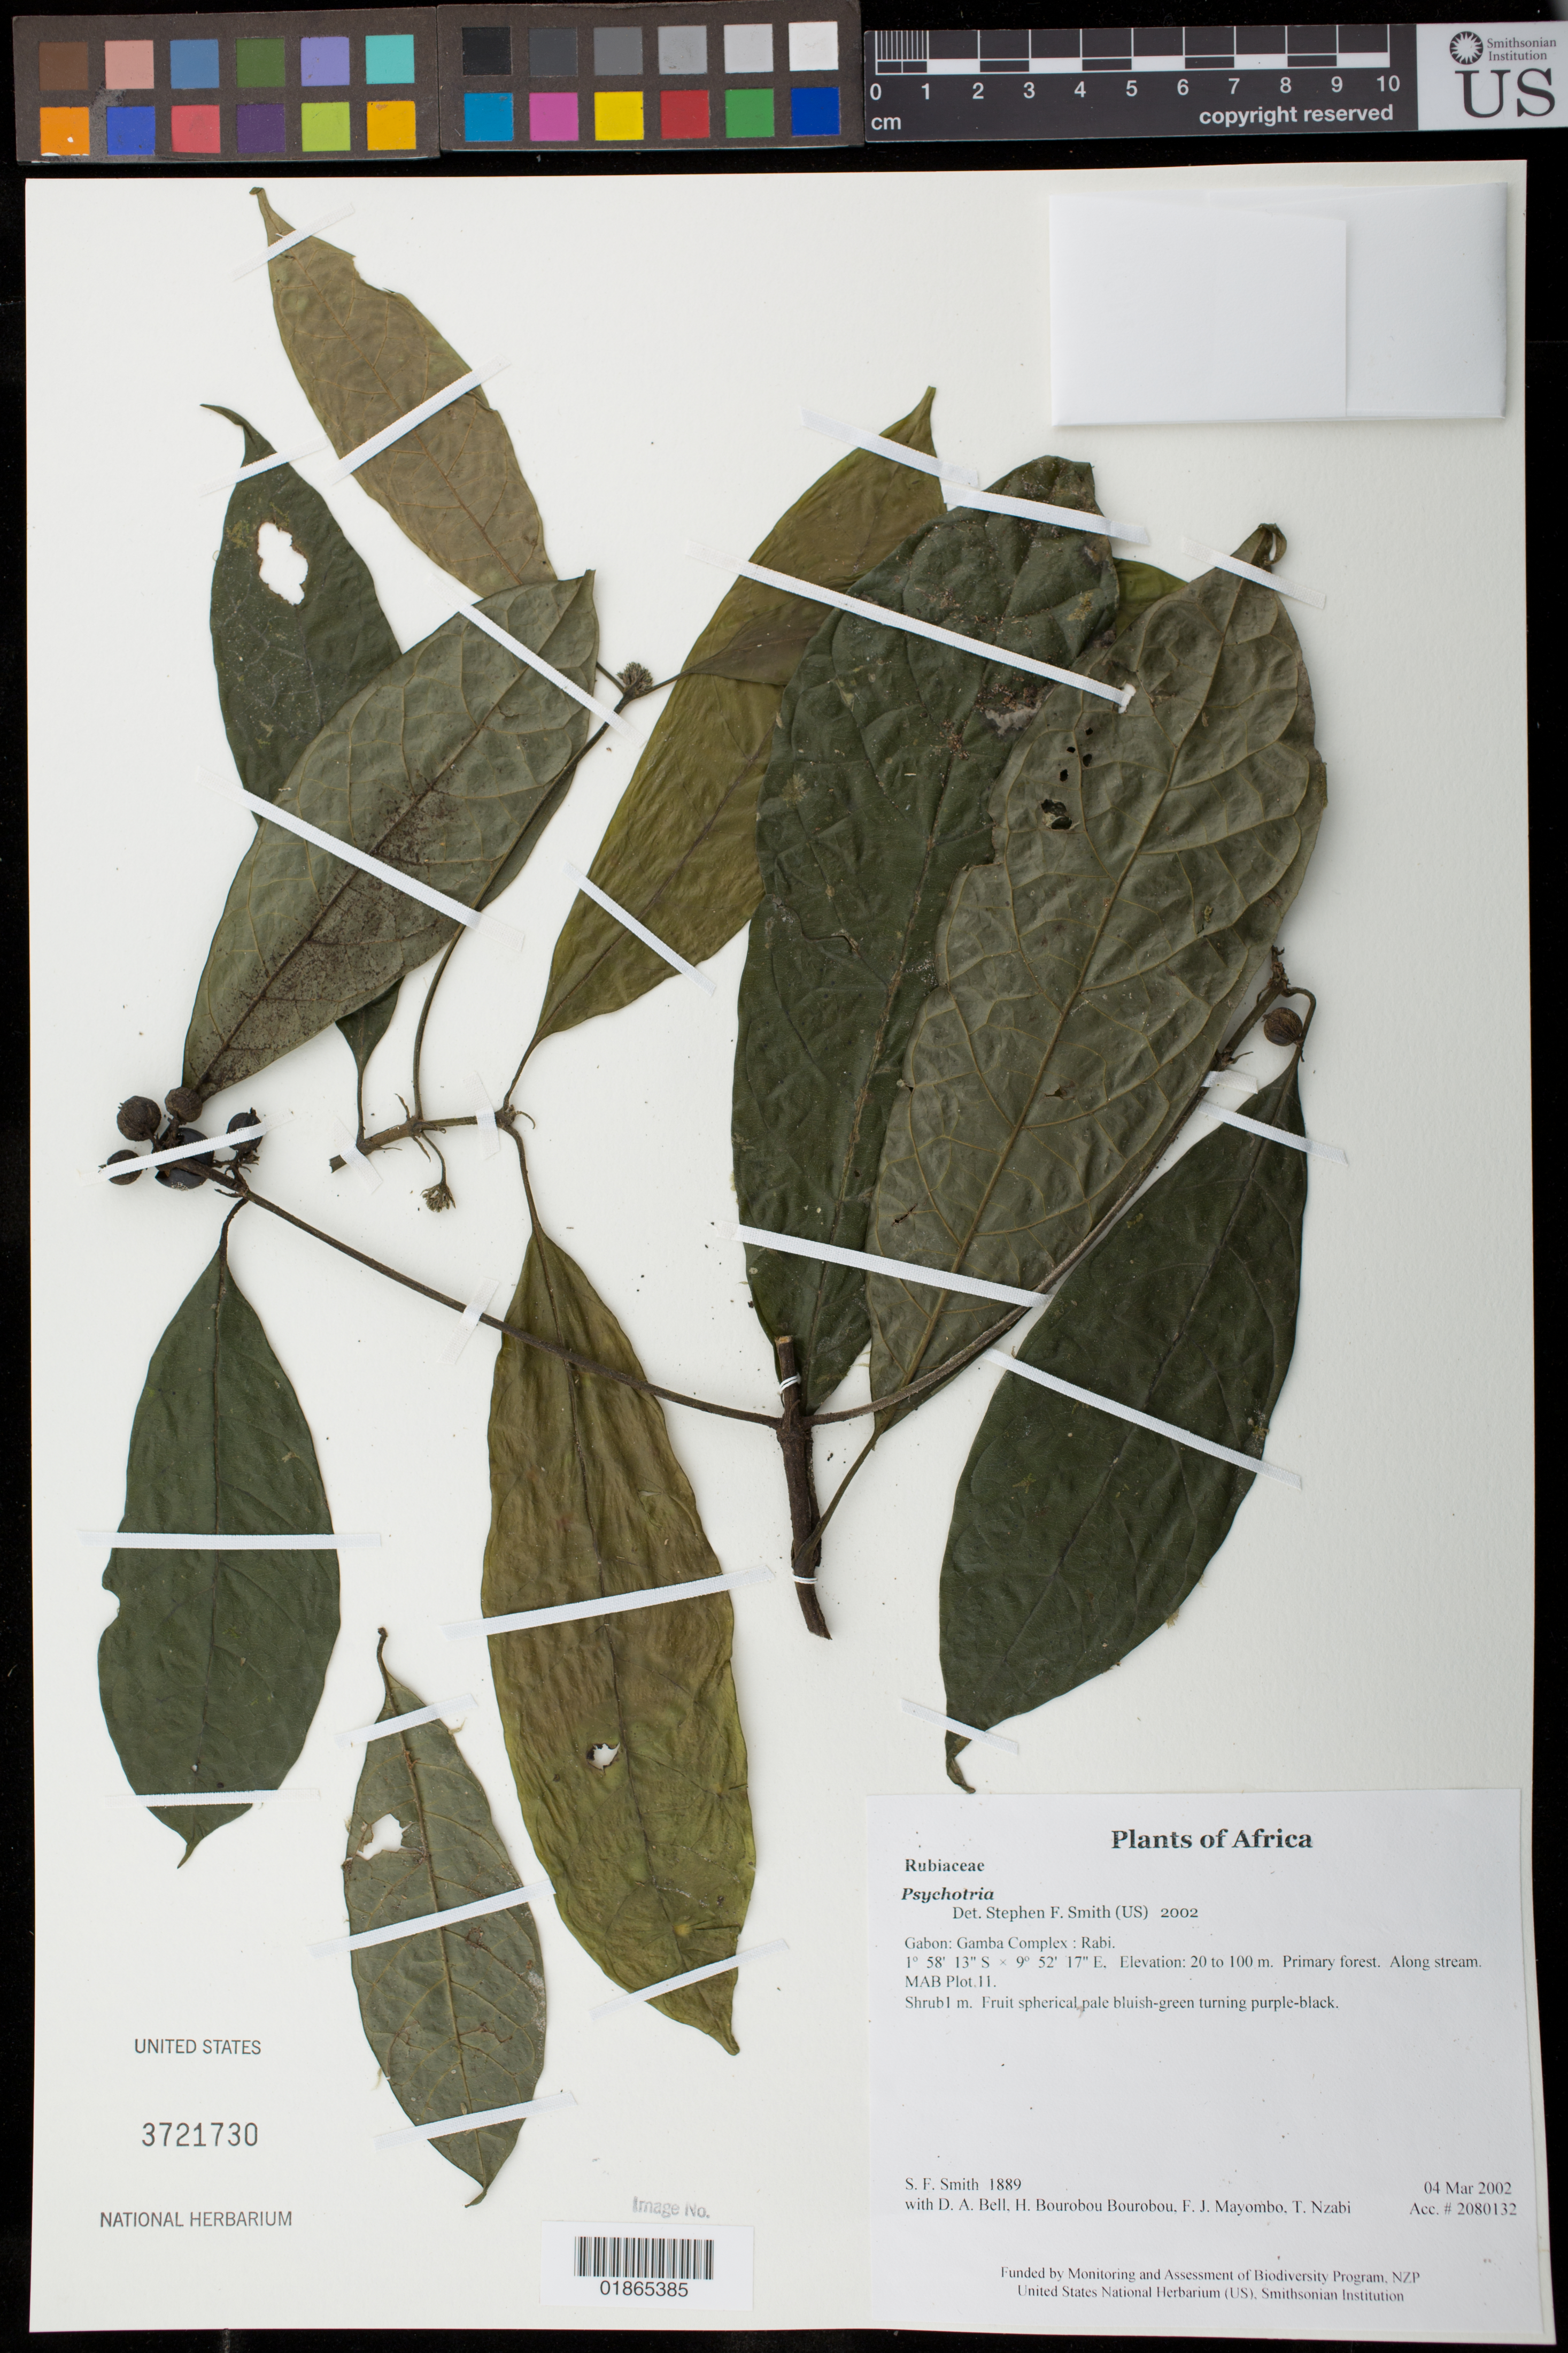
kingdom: Plantae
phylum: Tracheophyta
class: Magnoliopsida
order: Gentianales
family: Rubiaceae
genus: Psychotria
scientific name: Psychotria sp.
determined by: Smith, Stephen F., (US), NMNH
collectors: S.F. Smith, D. A. Bell, H. Bourobou Bourobou & F. J. Mayombo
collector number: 1889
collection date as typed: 04 Mar 2002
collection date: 2002-03-04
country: Gabon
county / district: Gamba Complex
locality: Rabi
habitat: Primary forest. Along stream. MAB Plot 11.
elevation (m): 20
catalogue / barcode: US 3721730